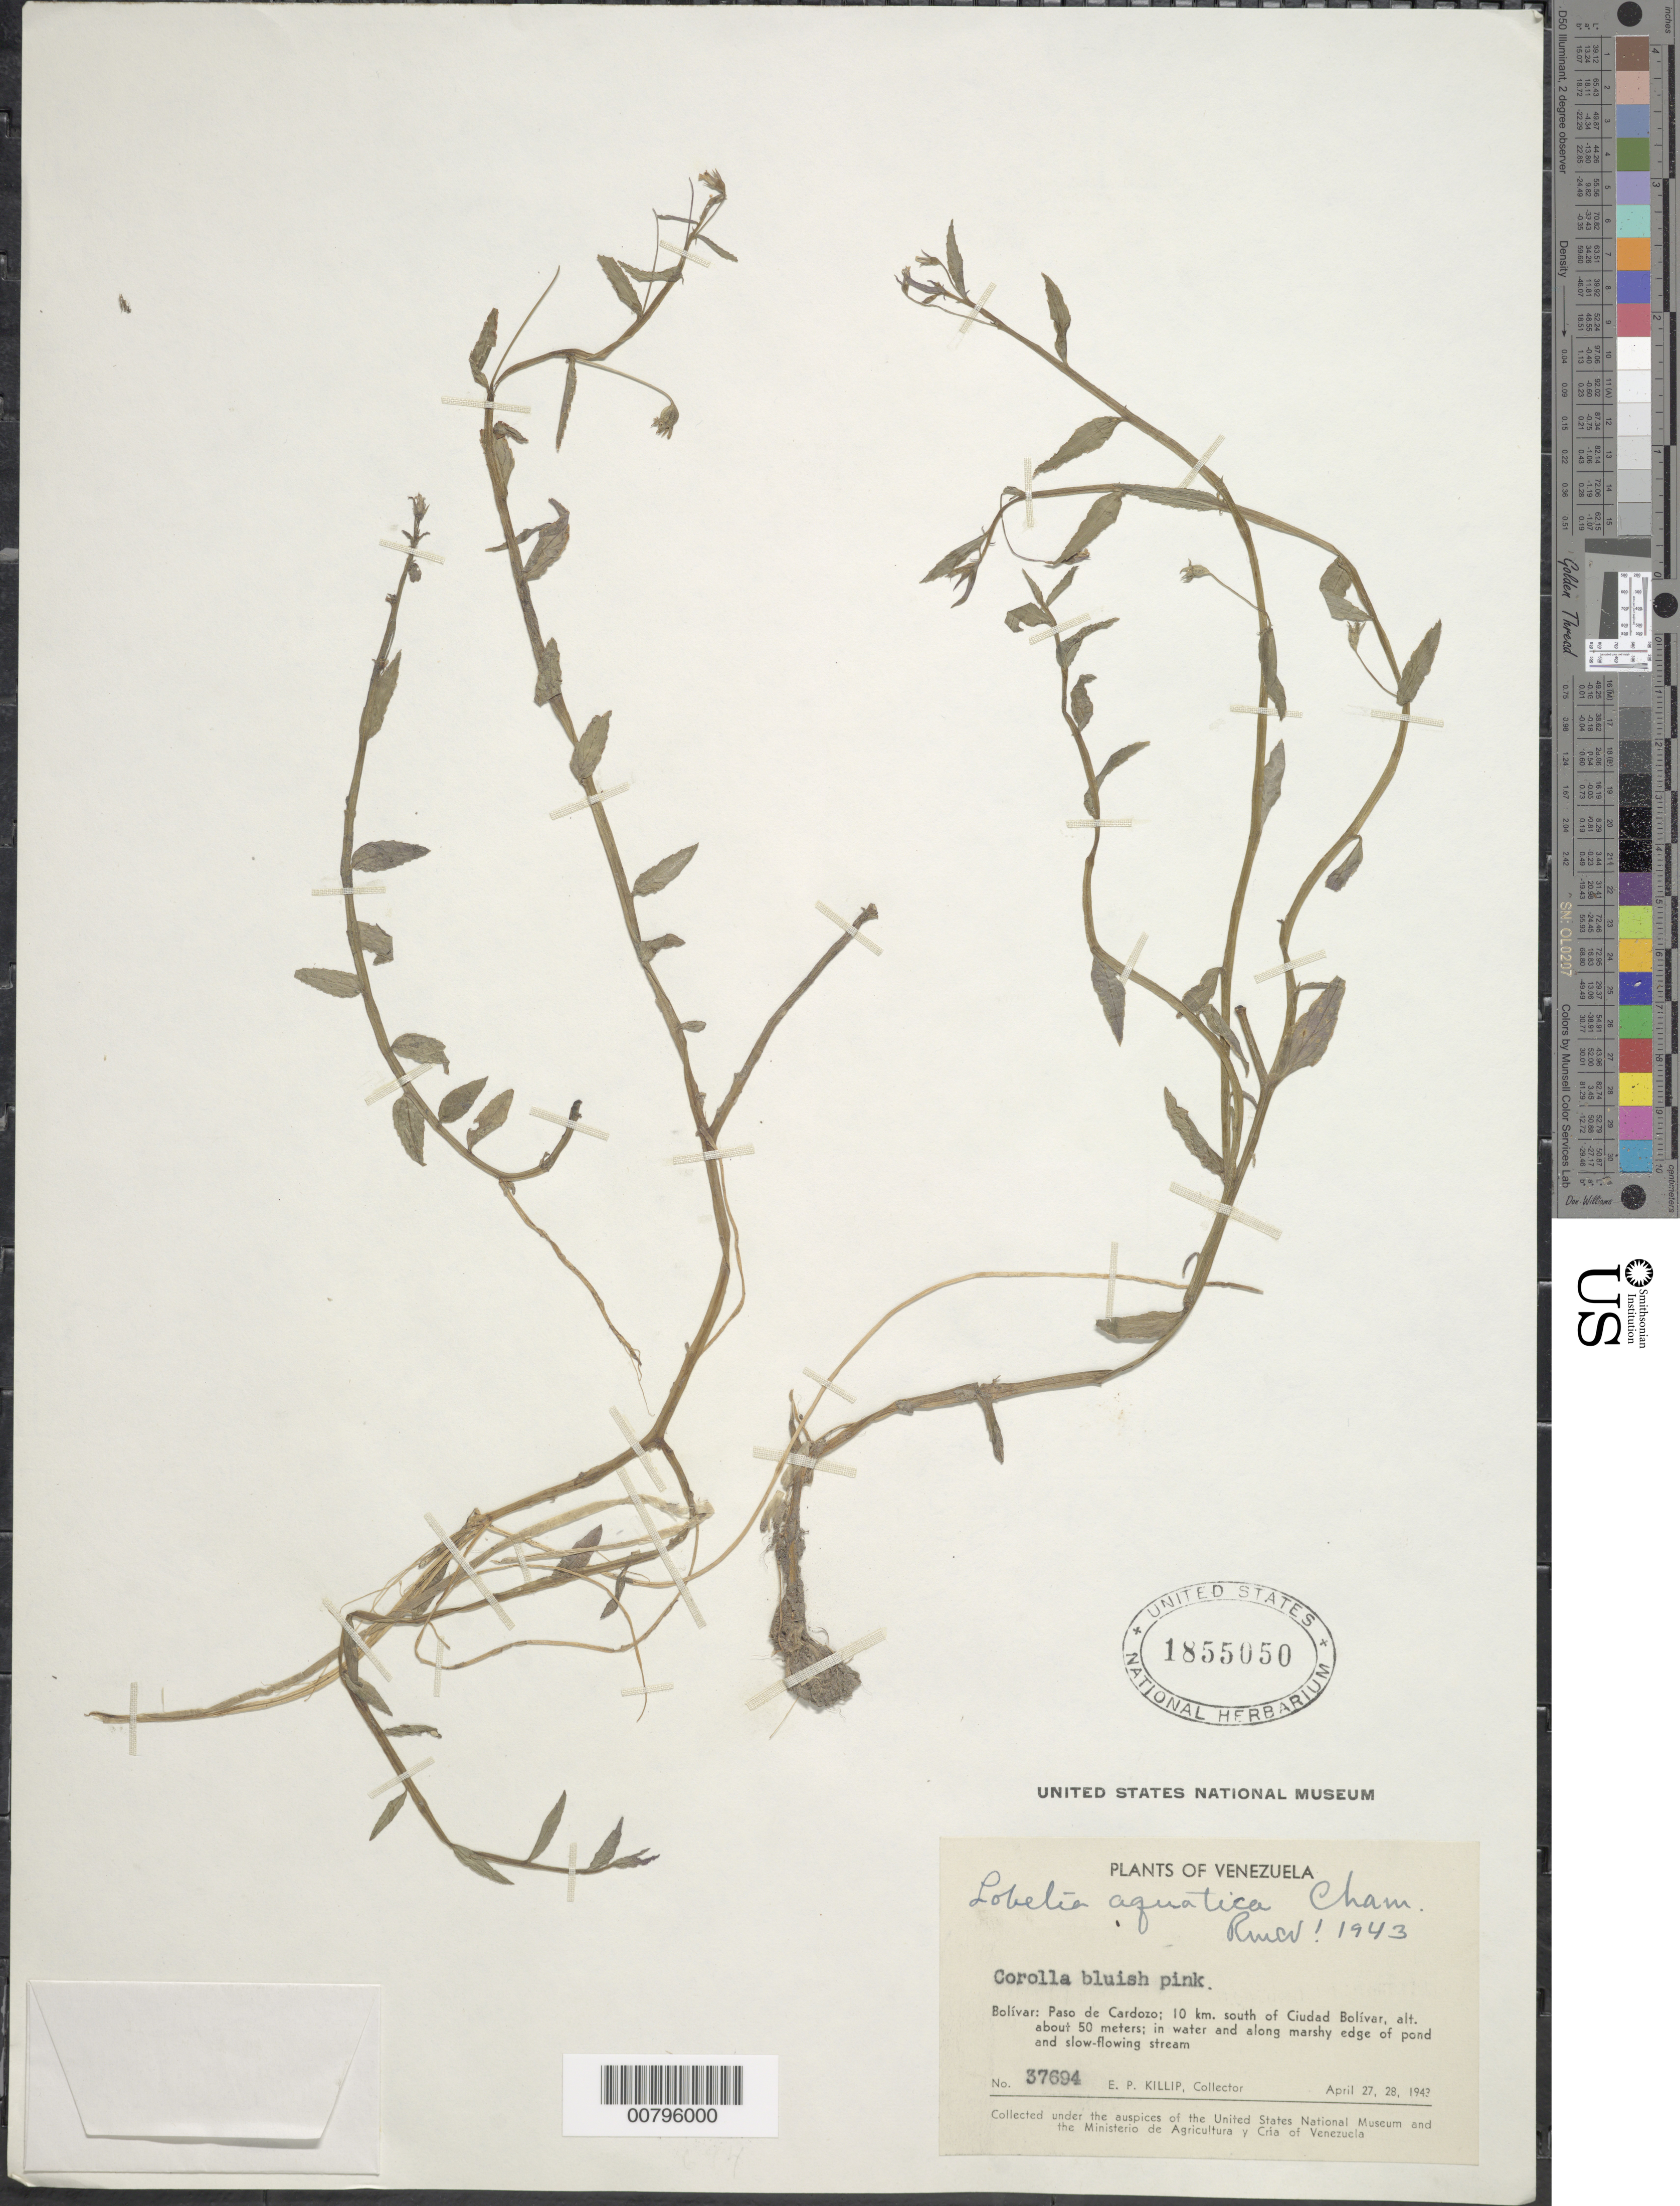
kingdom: Plantae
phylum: Tracheophyta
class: Magnoliopsida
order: Asterales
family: Campanulaceae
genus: Lobelia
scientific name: Lobelia aquatica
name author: Cham.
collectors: E. P. Killip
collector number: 37694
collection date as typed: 27-Apr-43 to 28-Apr-43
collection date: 1943-04-27/1943-04-28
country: Venezuela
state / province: Bolívar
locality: Paso de Cardozo; 10 km south of Ciudad Bolívar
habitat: In water and along marshy edge of pond and slow-flowing stream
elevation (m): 50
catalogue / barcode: US 1855050